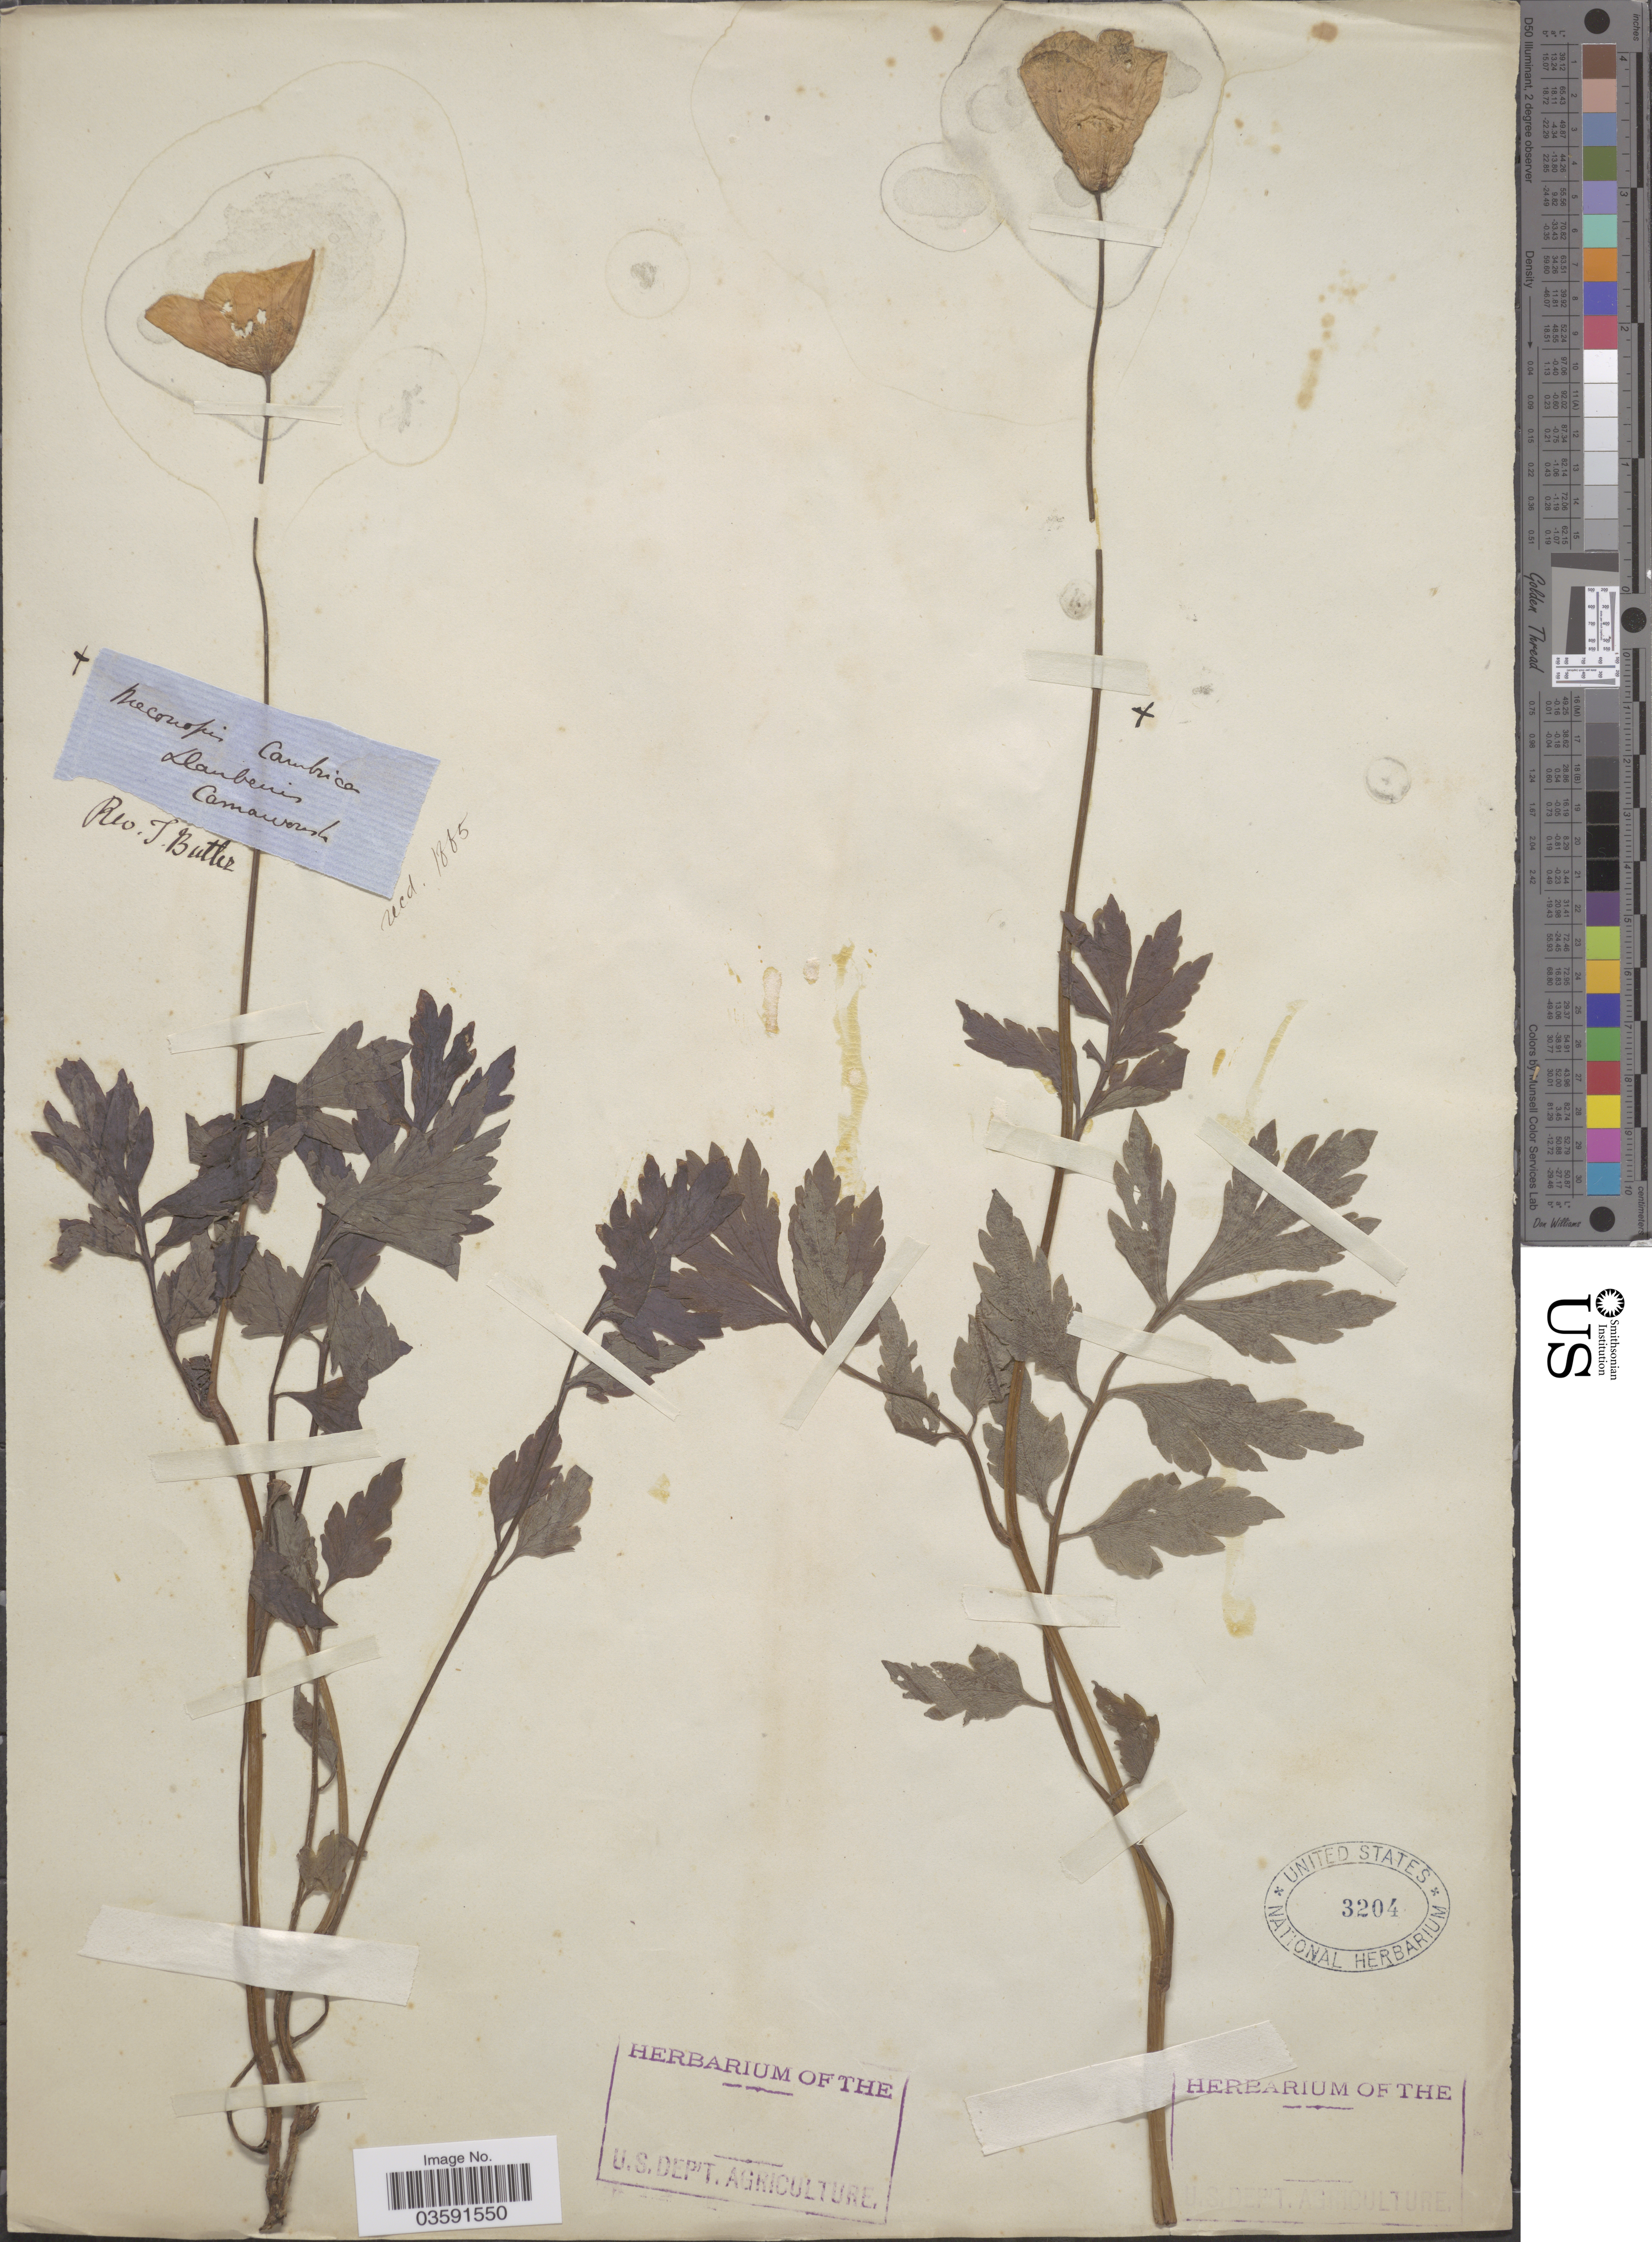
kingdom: Plantae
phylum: Tracheophyta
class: Magnoliopsida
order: Ranunculales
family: Papaveraceae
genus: Papaver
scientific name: Papaver cambricum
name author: L.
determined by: Strong, M. T., (US), Smithsonian Institution - National Museum of Natural History (UNITED STATES)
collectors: J. Butler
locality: Camaworest [interpreted].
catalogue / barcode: US 3204